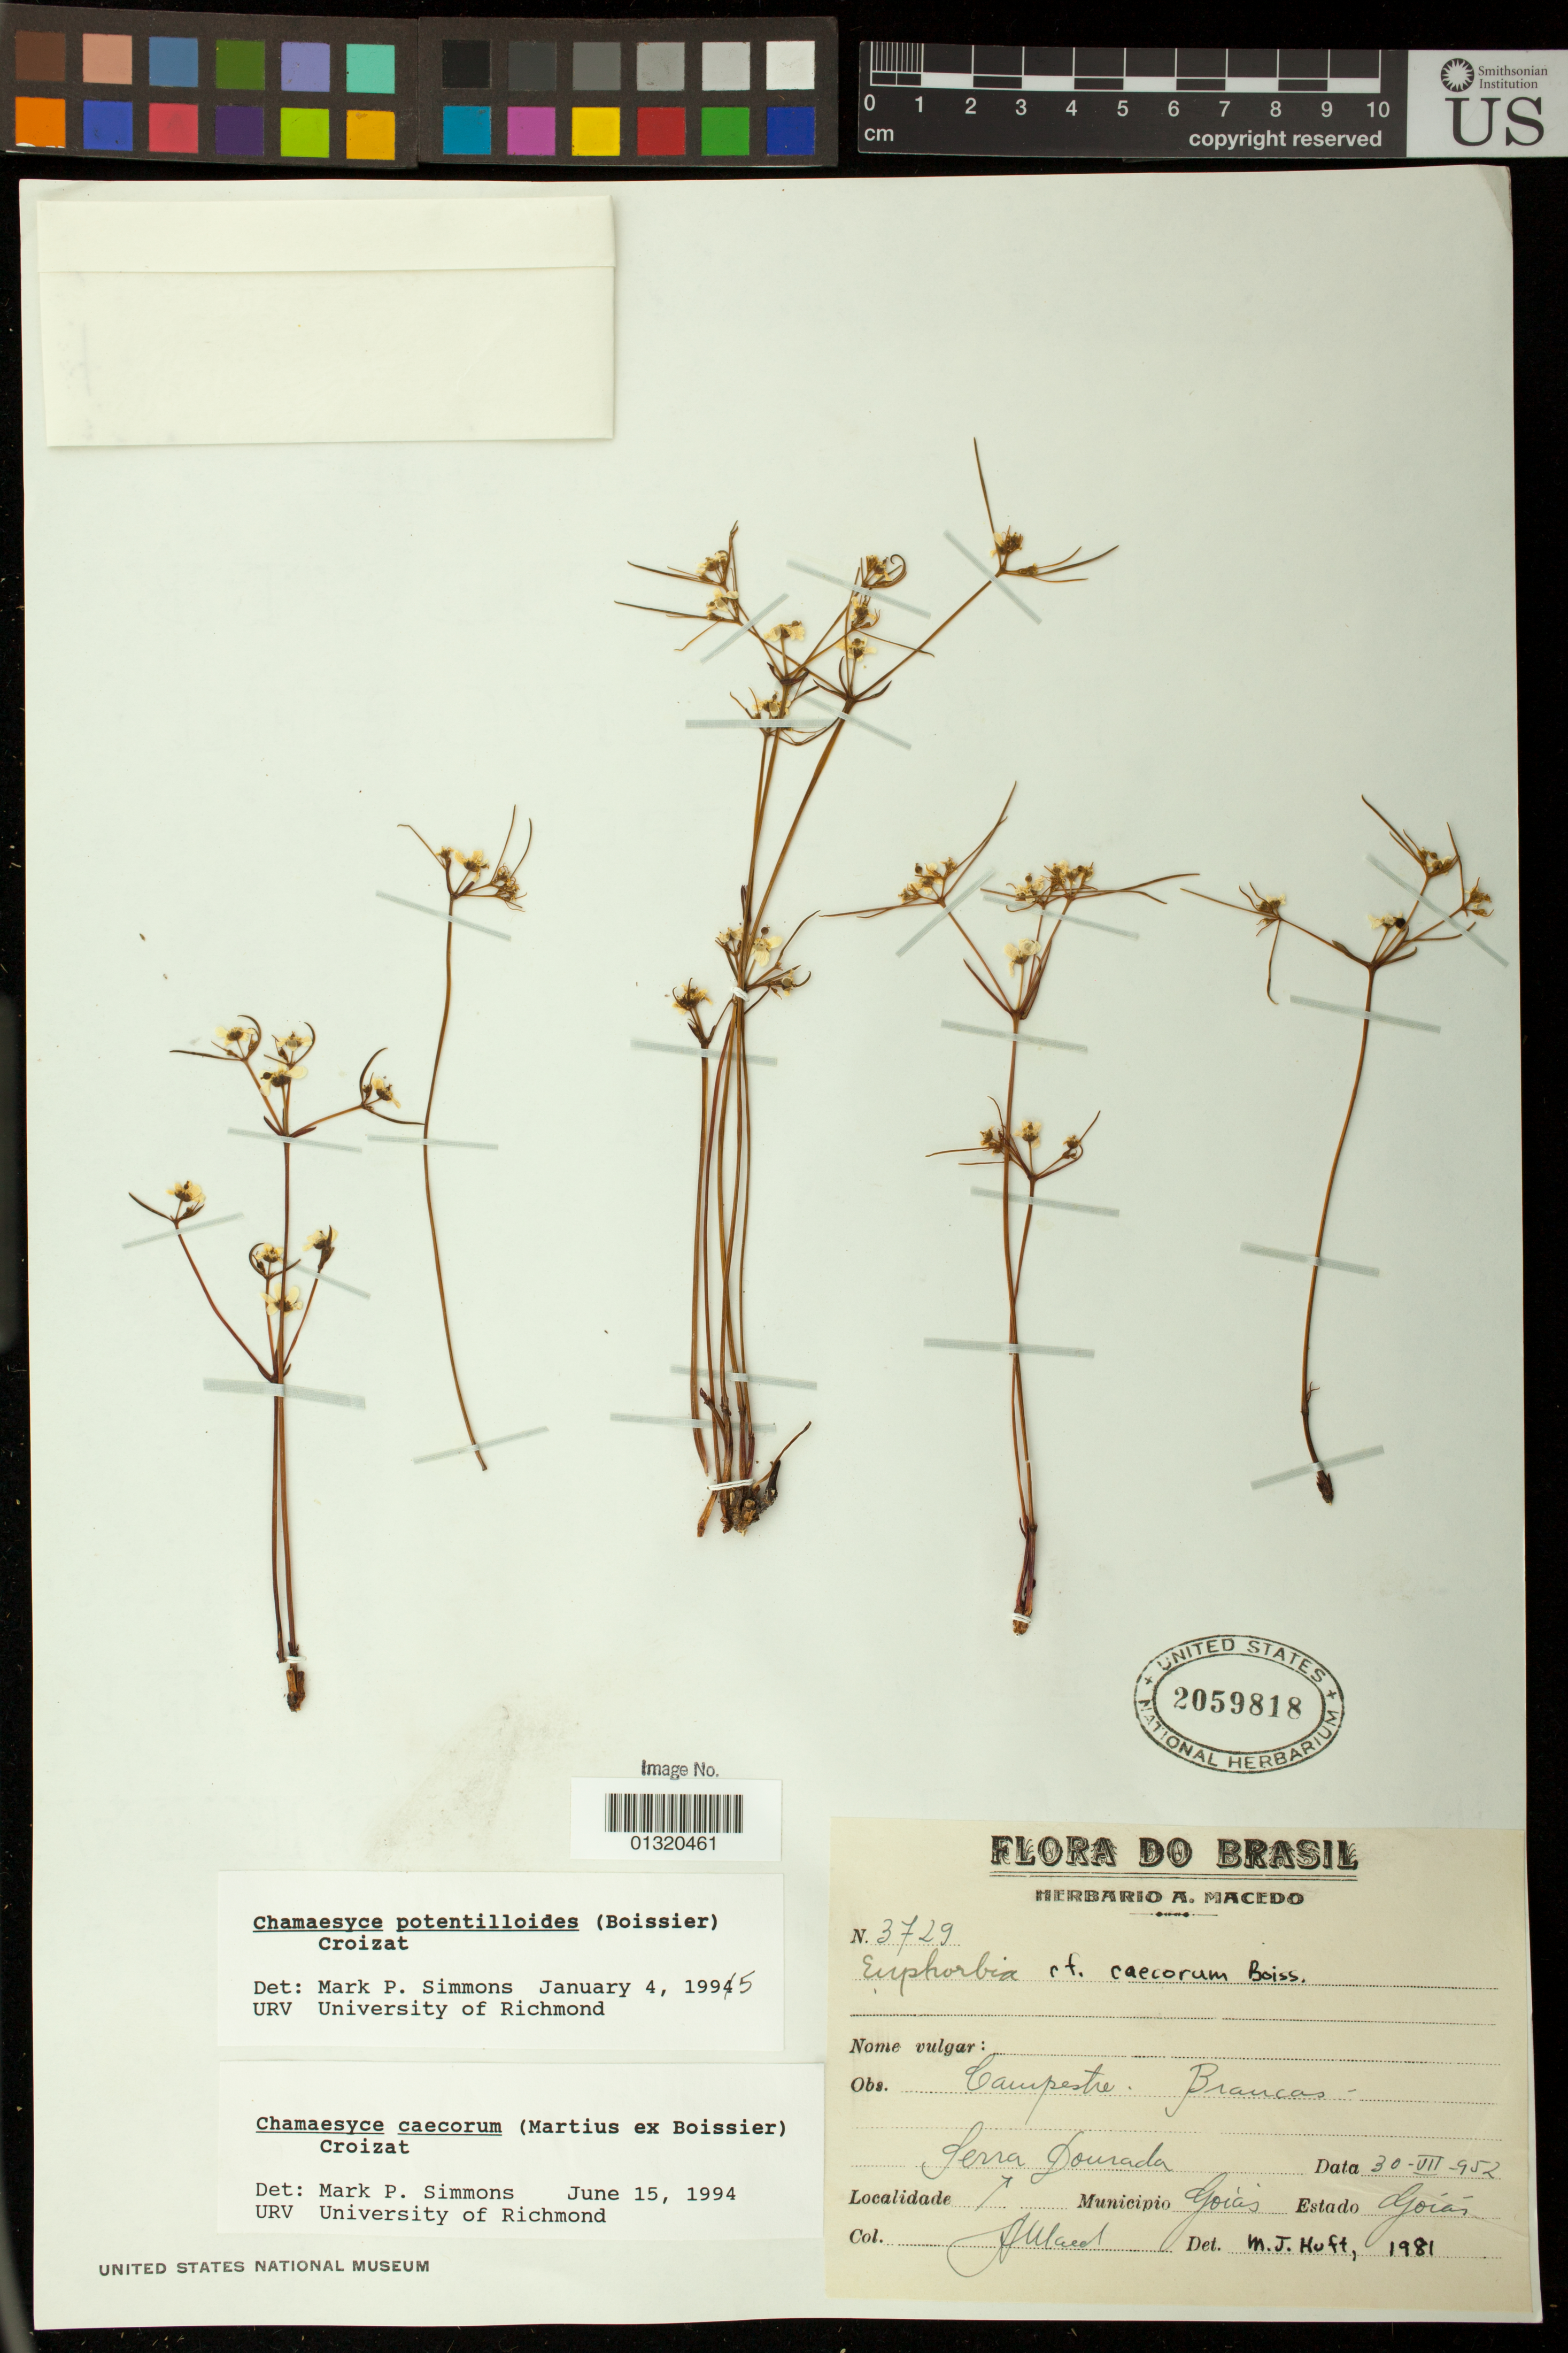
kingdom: Plantae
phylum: Tracheophyta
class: Magnoliopsida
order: Malpighiales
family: Euphorbiaceae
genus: Euphorbia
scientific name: Euphorbia potentilloides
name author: Boiss.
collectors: A. Macedo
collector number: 3729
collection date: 1952-07-30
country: Brazil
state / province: Goiás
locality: Serra Dourada; Municipio Goias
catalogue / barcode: US 2059818